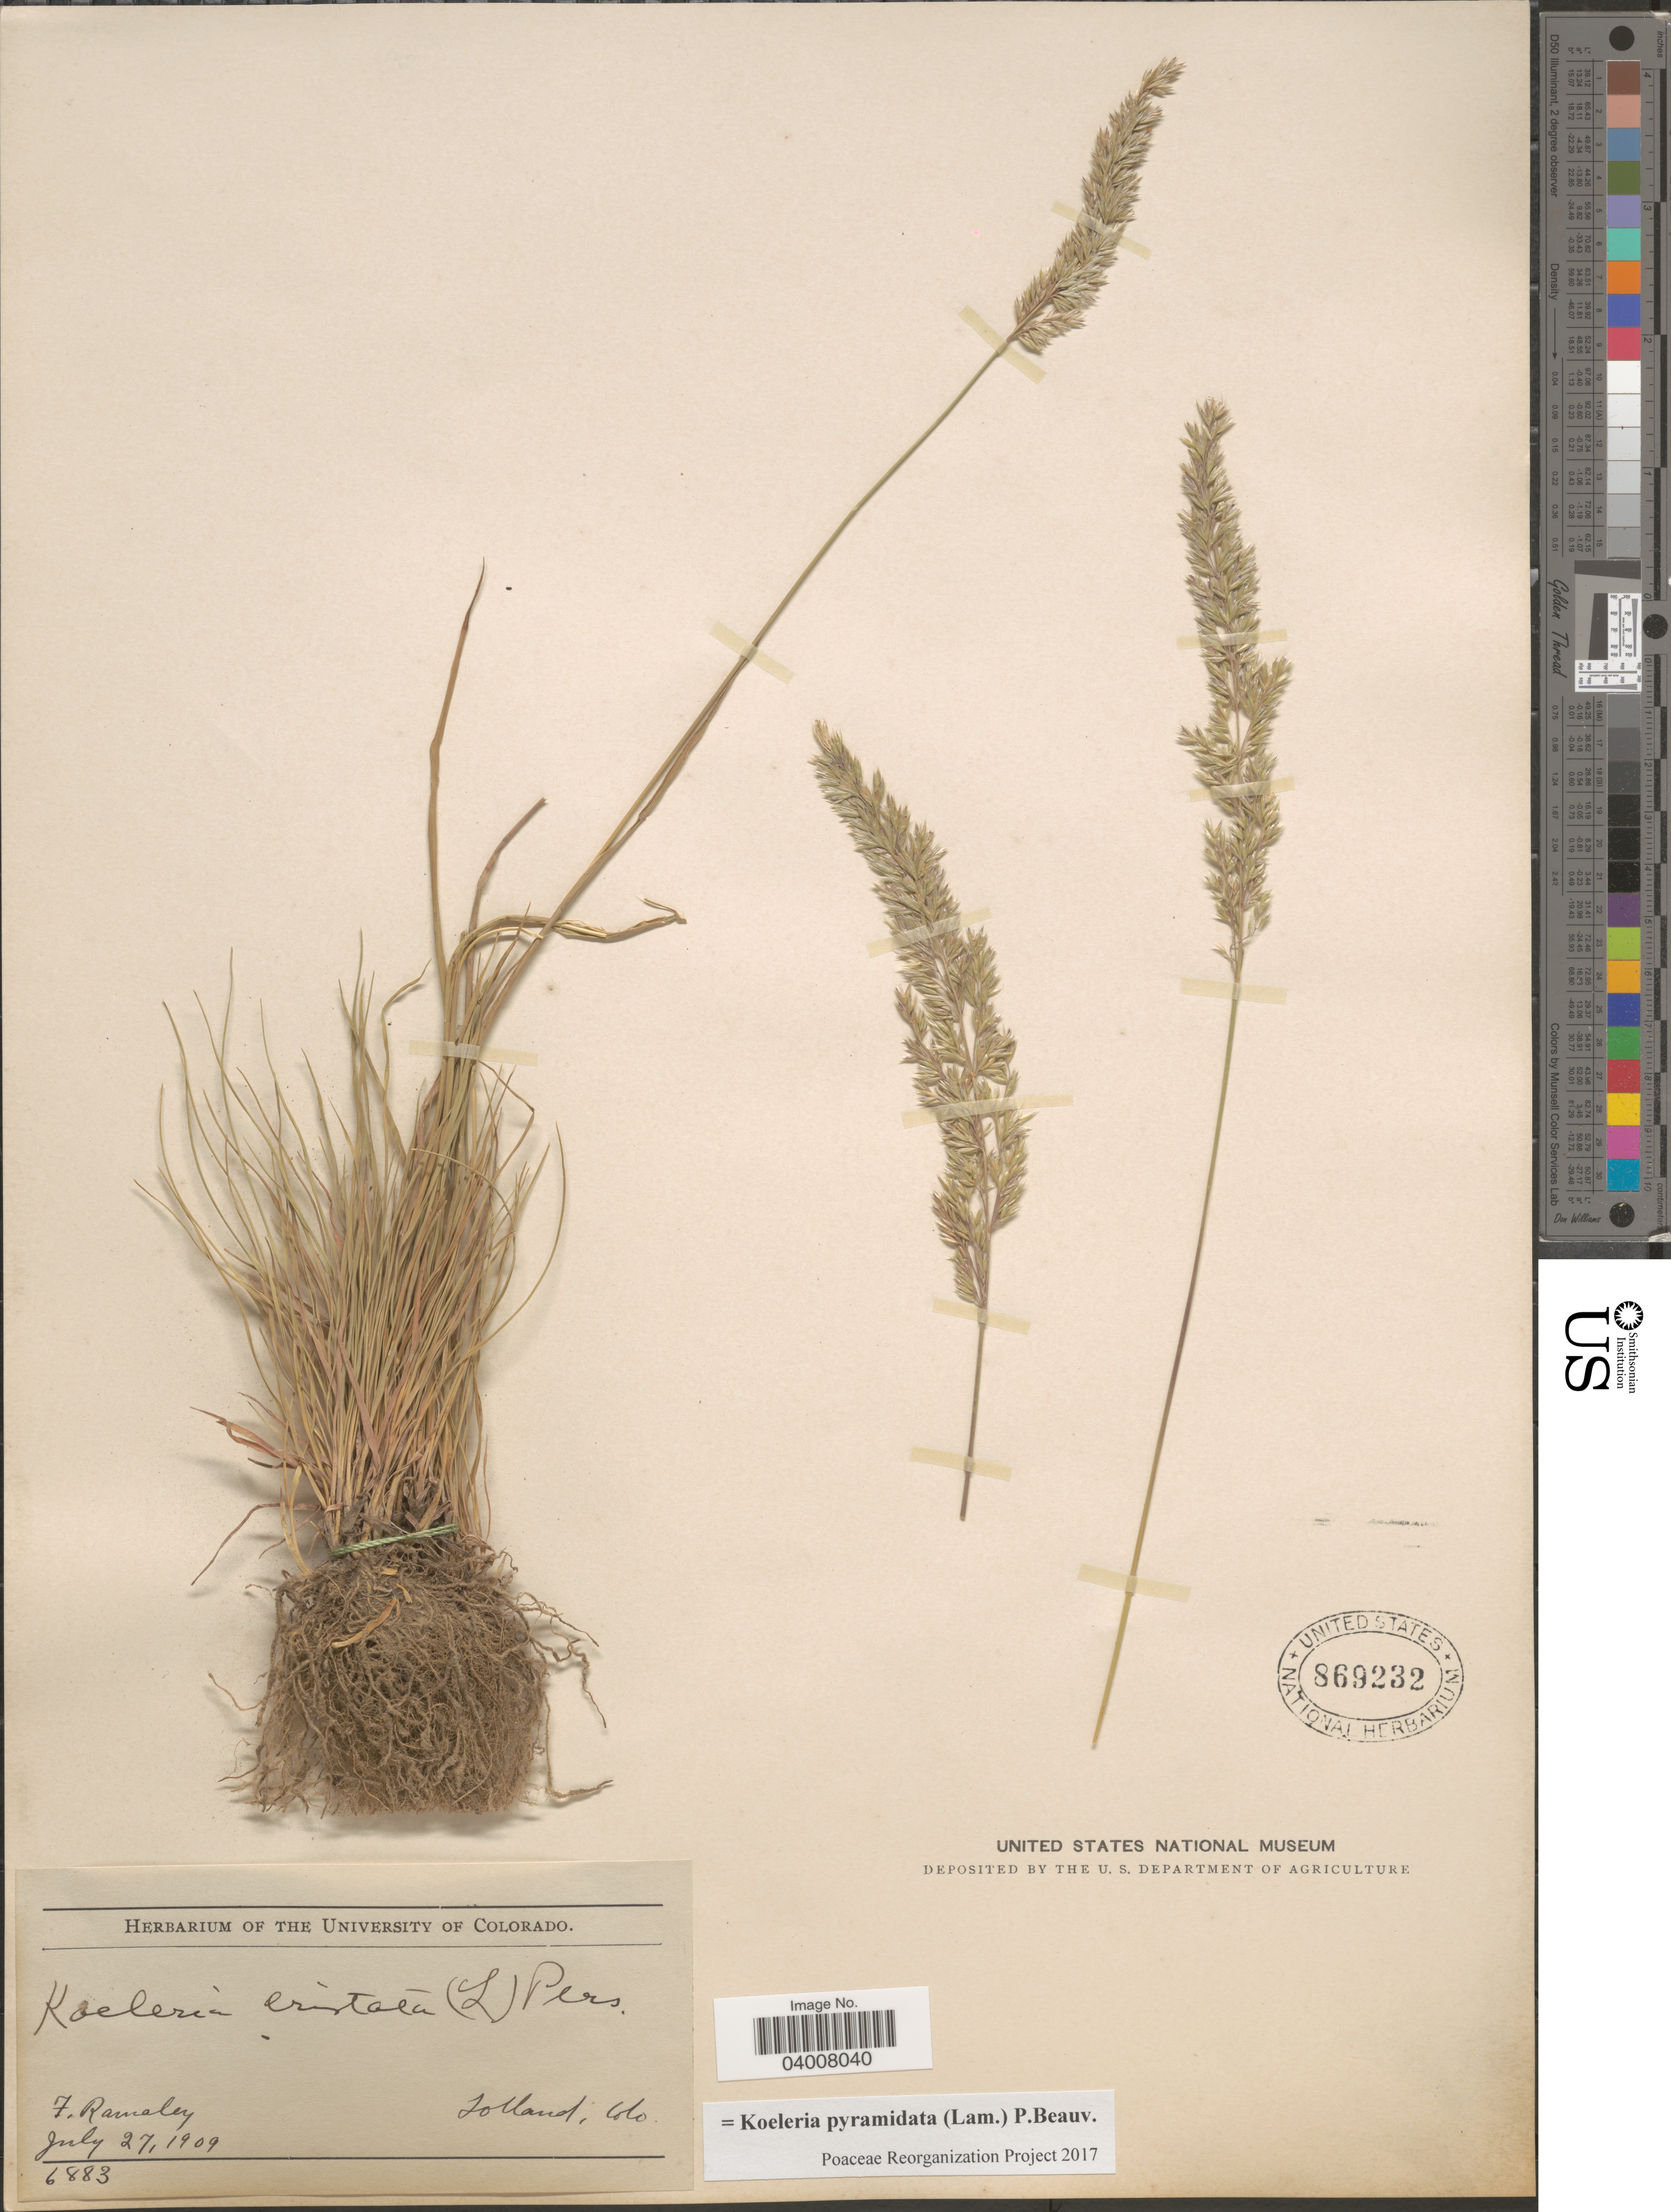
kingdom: Plantae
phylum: Tracheophyta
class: Liliopsida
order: Poales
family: Poaceae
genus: Koeleria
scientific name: Koeleria pyramidata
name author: (Lam.) P. Beauv.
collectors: F. Ramaley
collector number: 6883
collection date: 1909-07-27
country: United States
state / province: Colorado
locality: Tolland.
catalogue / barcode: US 869232